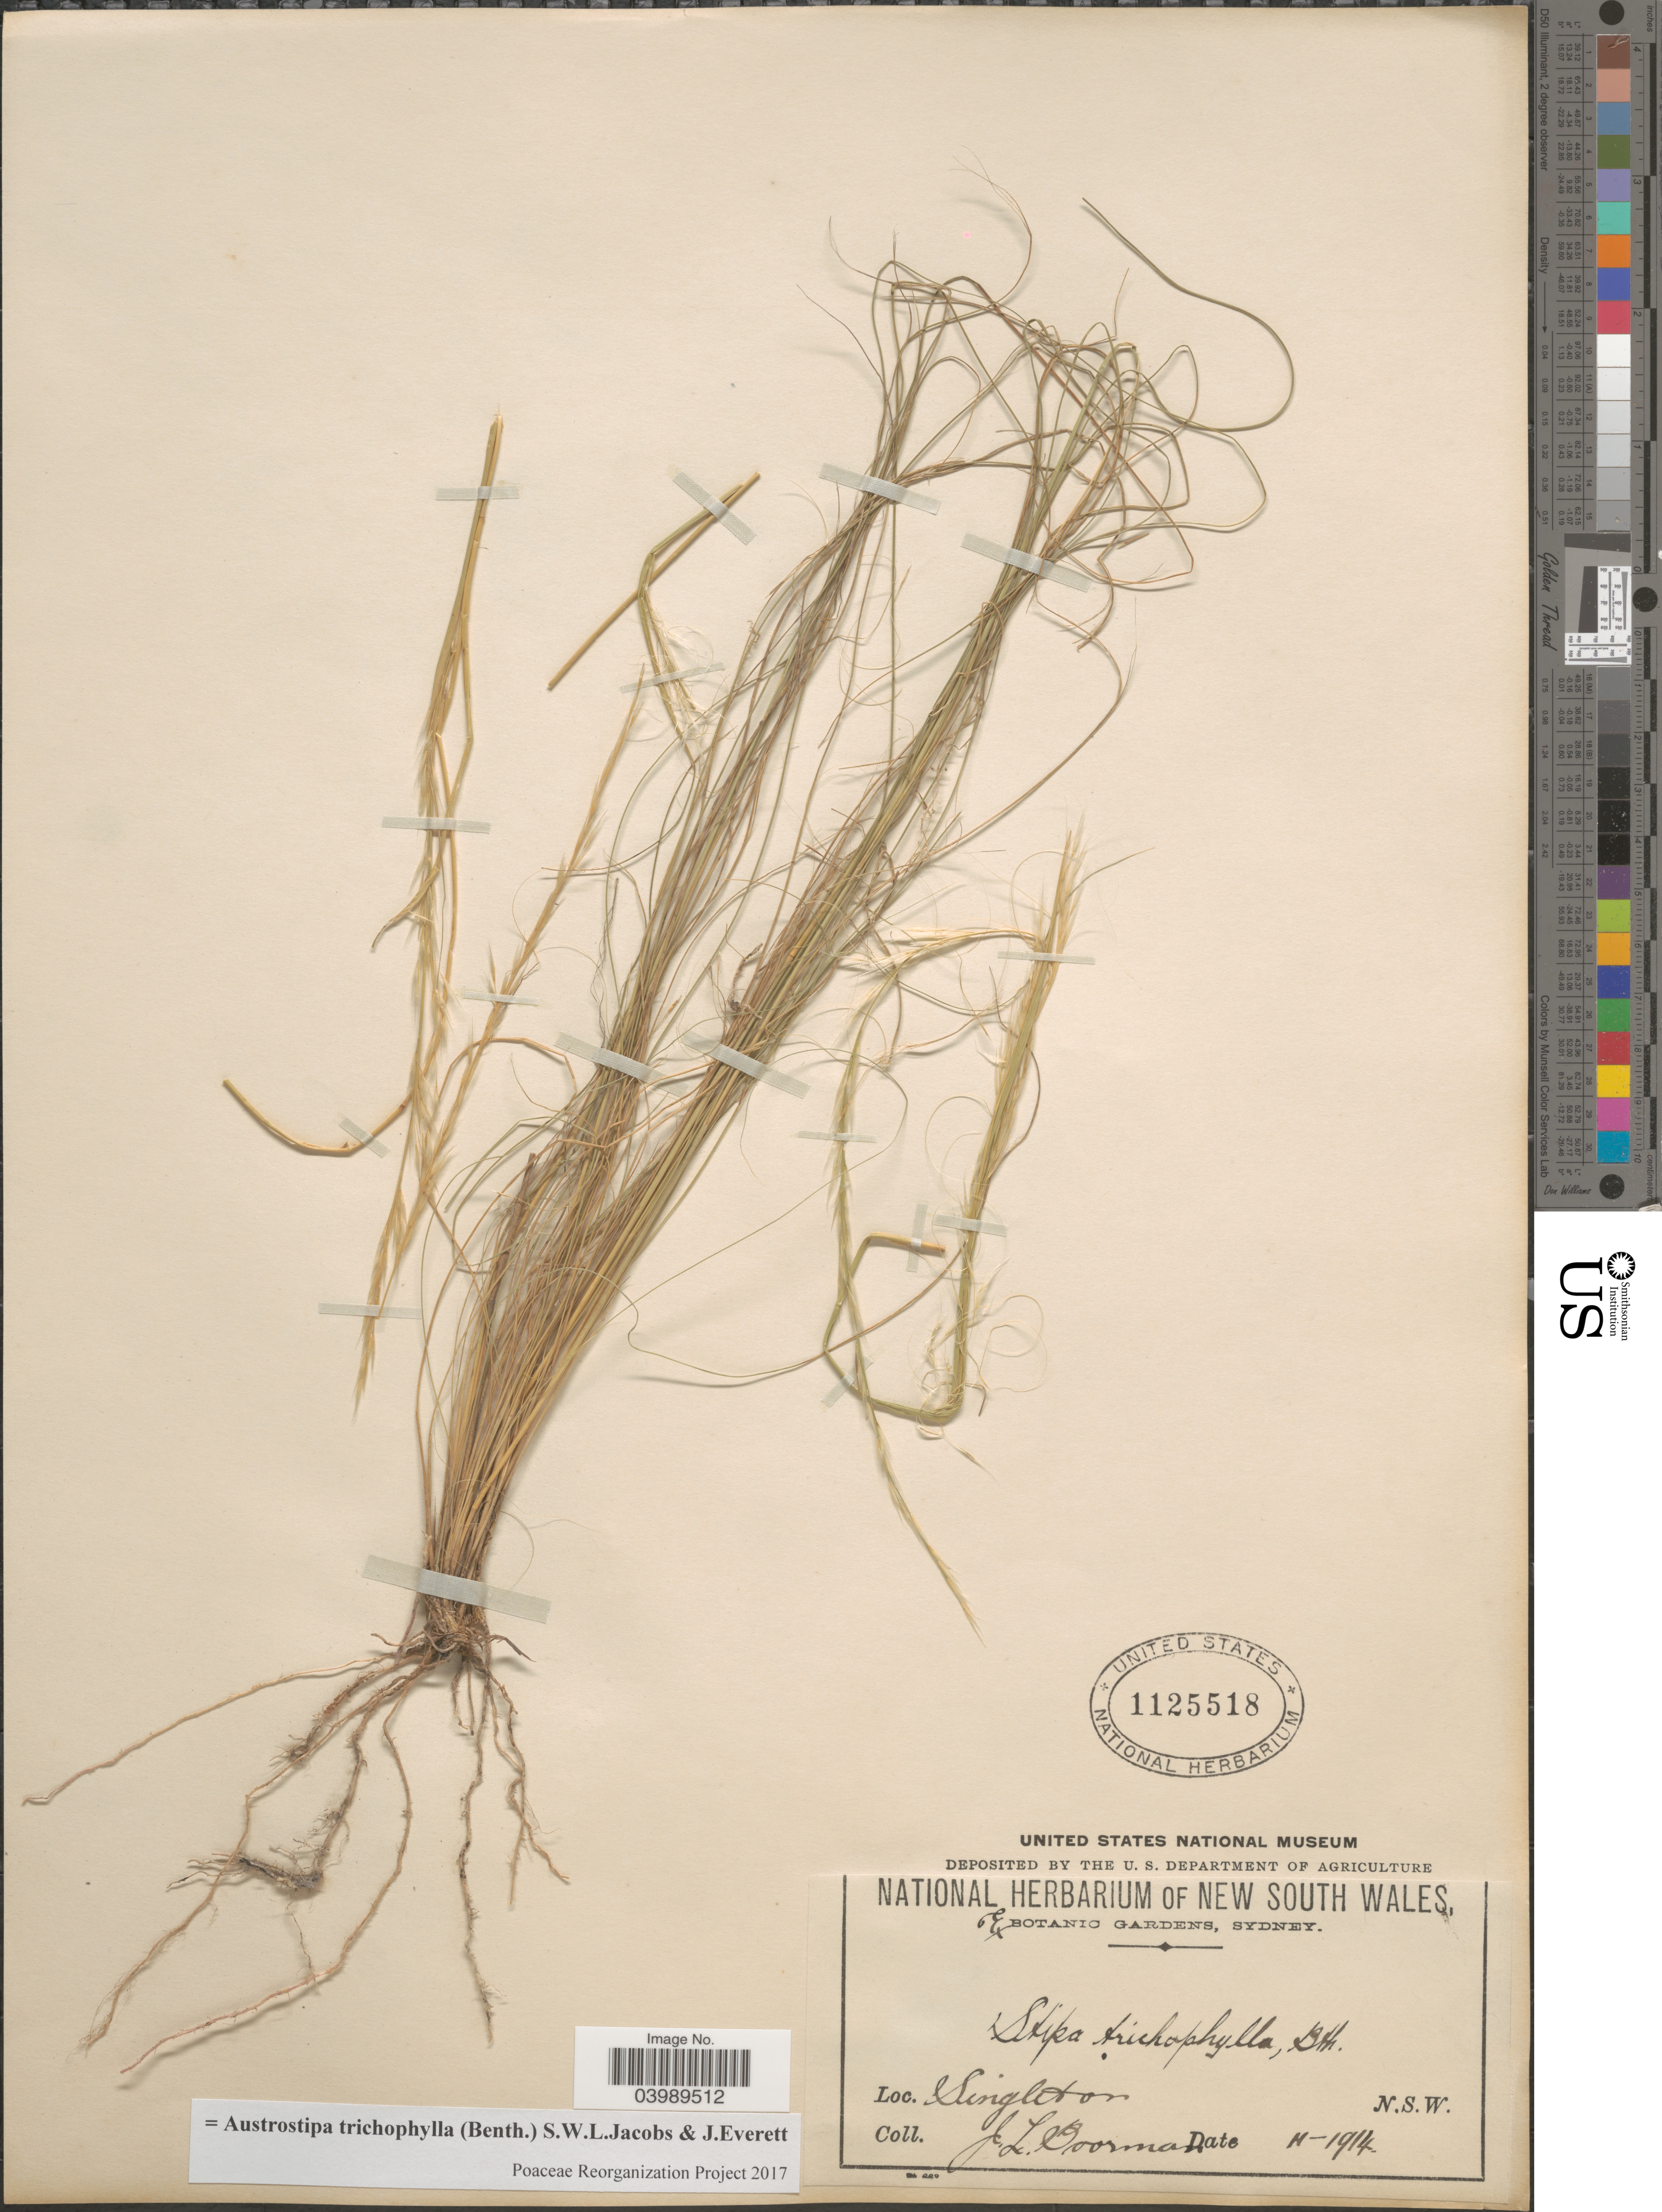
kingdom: Plantae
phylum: Tracheophyta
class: Liliopsida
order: Poales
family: Poaceae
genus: Austrostipa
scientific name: Austrostipa trichophylla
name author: (Benth.) S.W.L. Jacobs & J. Everett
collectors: J. Boorman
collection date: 1914-11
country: Australia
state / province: New South Wales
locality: Singleton.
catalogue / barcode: US 1125518